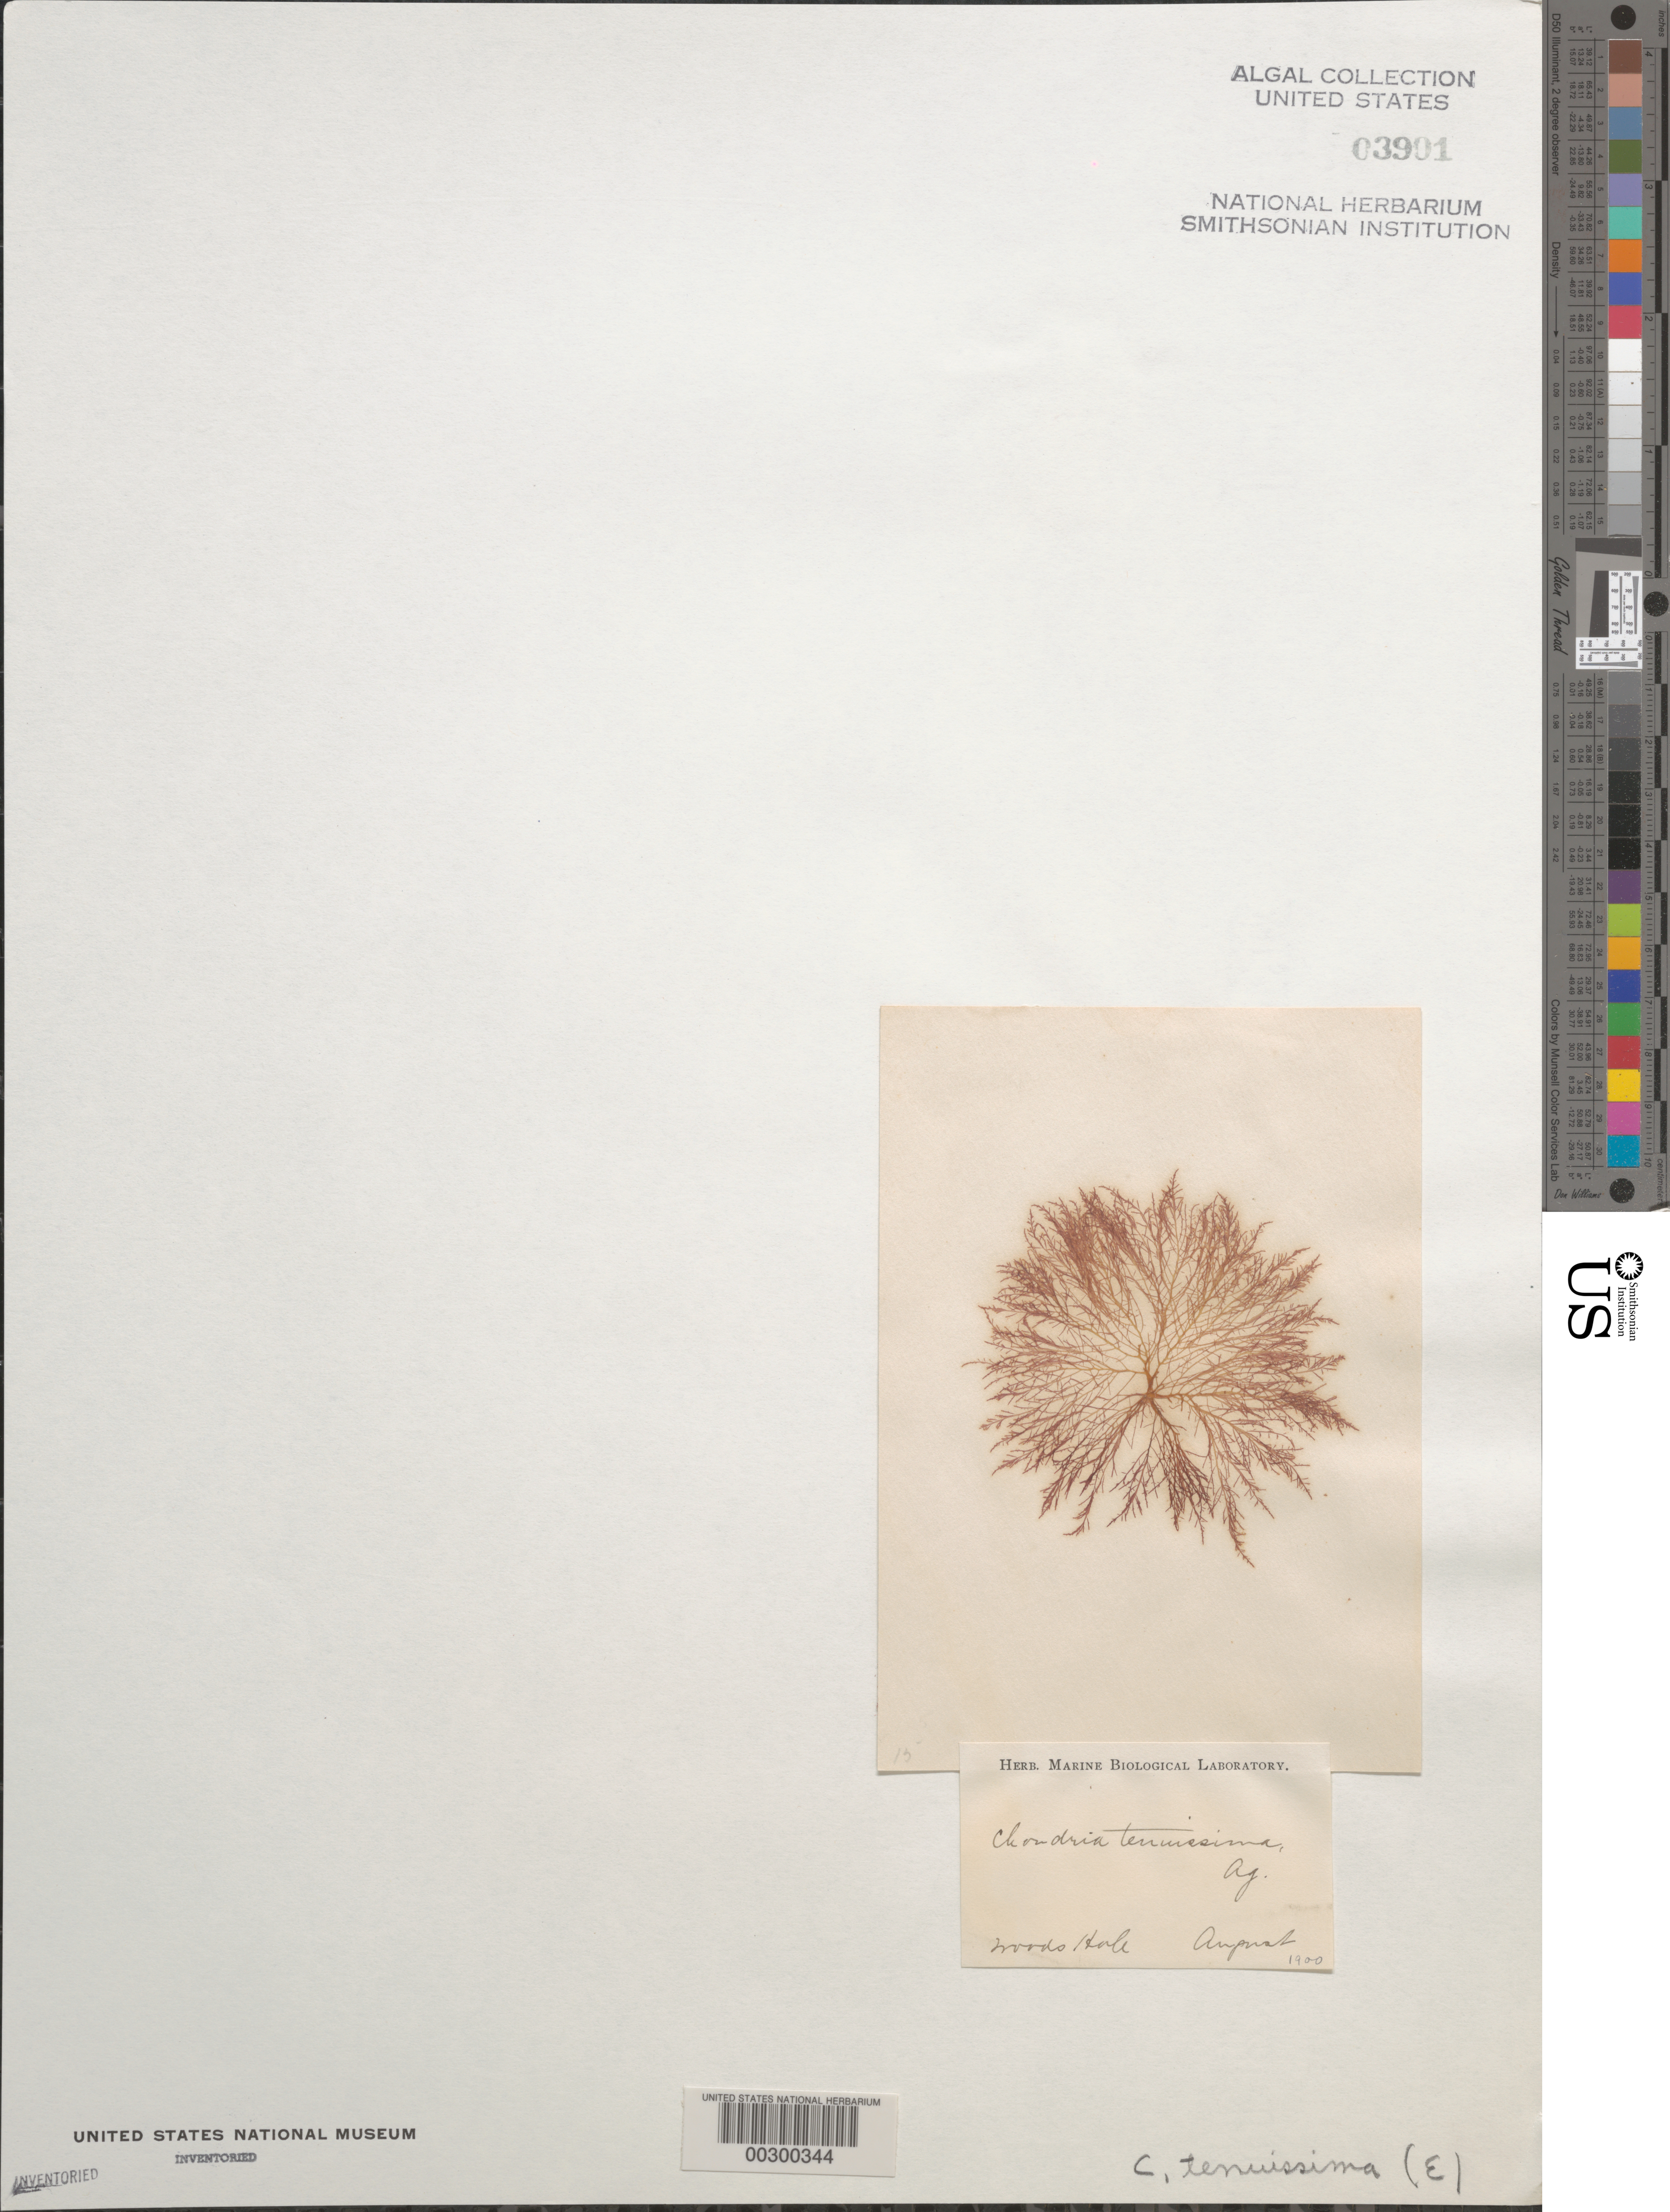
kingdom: Plantae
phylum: Rhodophyta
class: Florideophyceae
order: Ceramiales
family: Rhodomelaceae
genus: Chondria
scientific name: Chondria capillaris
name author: M.J. Wynne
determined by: Algae name updating Project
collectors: Marine Biological Lab (Herb.)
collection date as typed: Aug 1900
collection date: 1900-08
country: United States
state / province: Massachusetts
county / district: Barnstable County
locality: Woods Hole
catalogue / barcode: US 3901